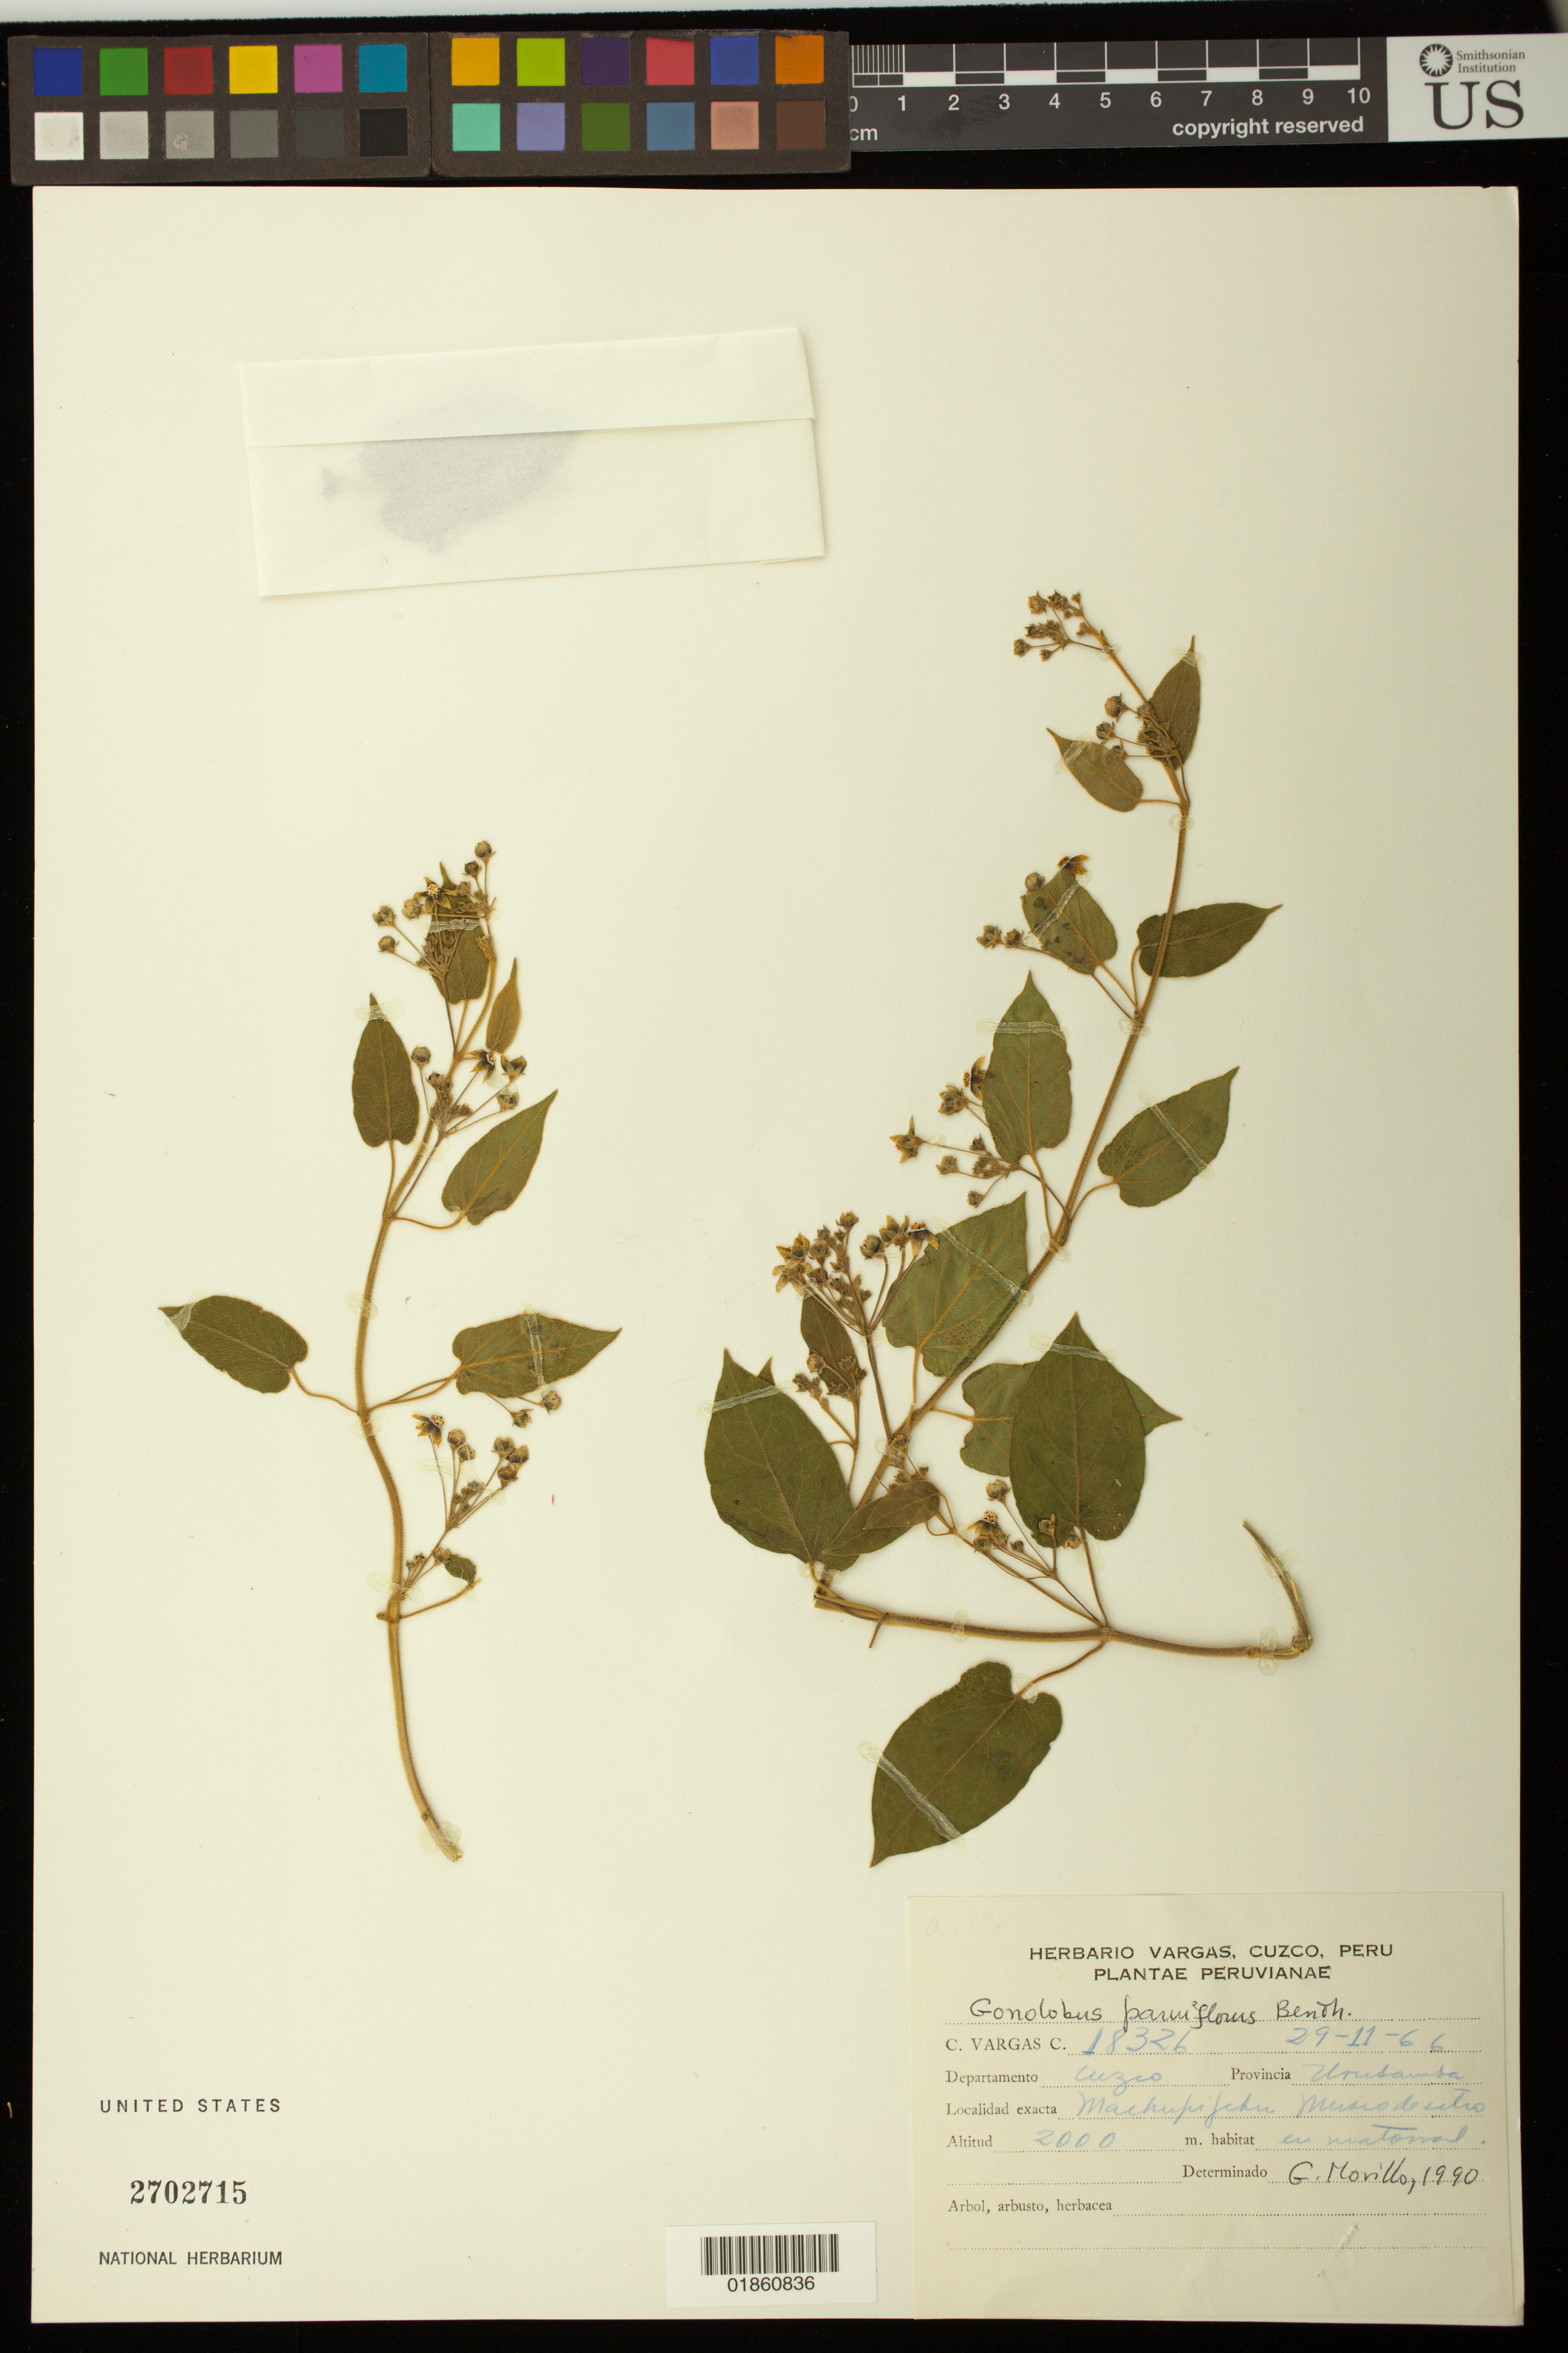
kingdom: Plantae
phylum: Tracheophyta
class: Magnoliopsida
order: Gentianales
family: Apocynaceae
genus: Gonolobus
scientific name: Gonolobus parviflorus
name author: Decne.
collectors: C. Vargas Calderón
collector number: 18326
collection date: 1966-11-29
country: Peru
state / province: Cusco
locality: Urubamba, Machupijehu [Machupicchu] Museo de sitio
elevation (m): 2000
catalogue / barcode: US 2702715